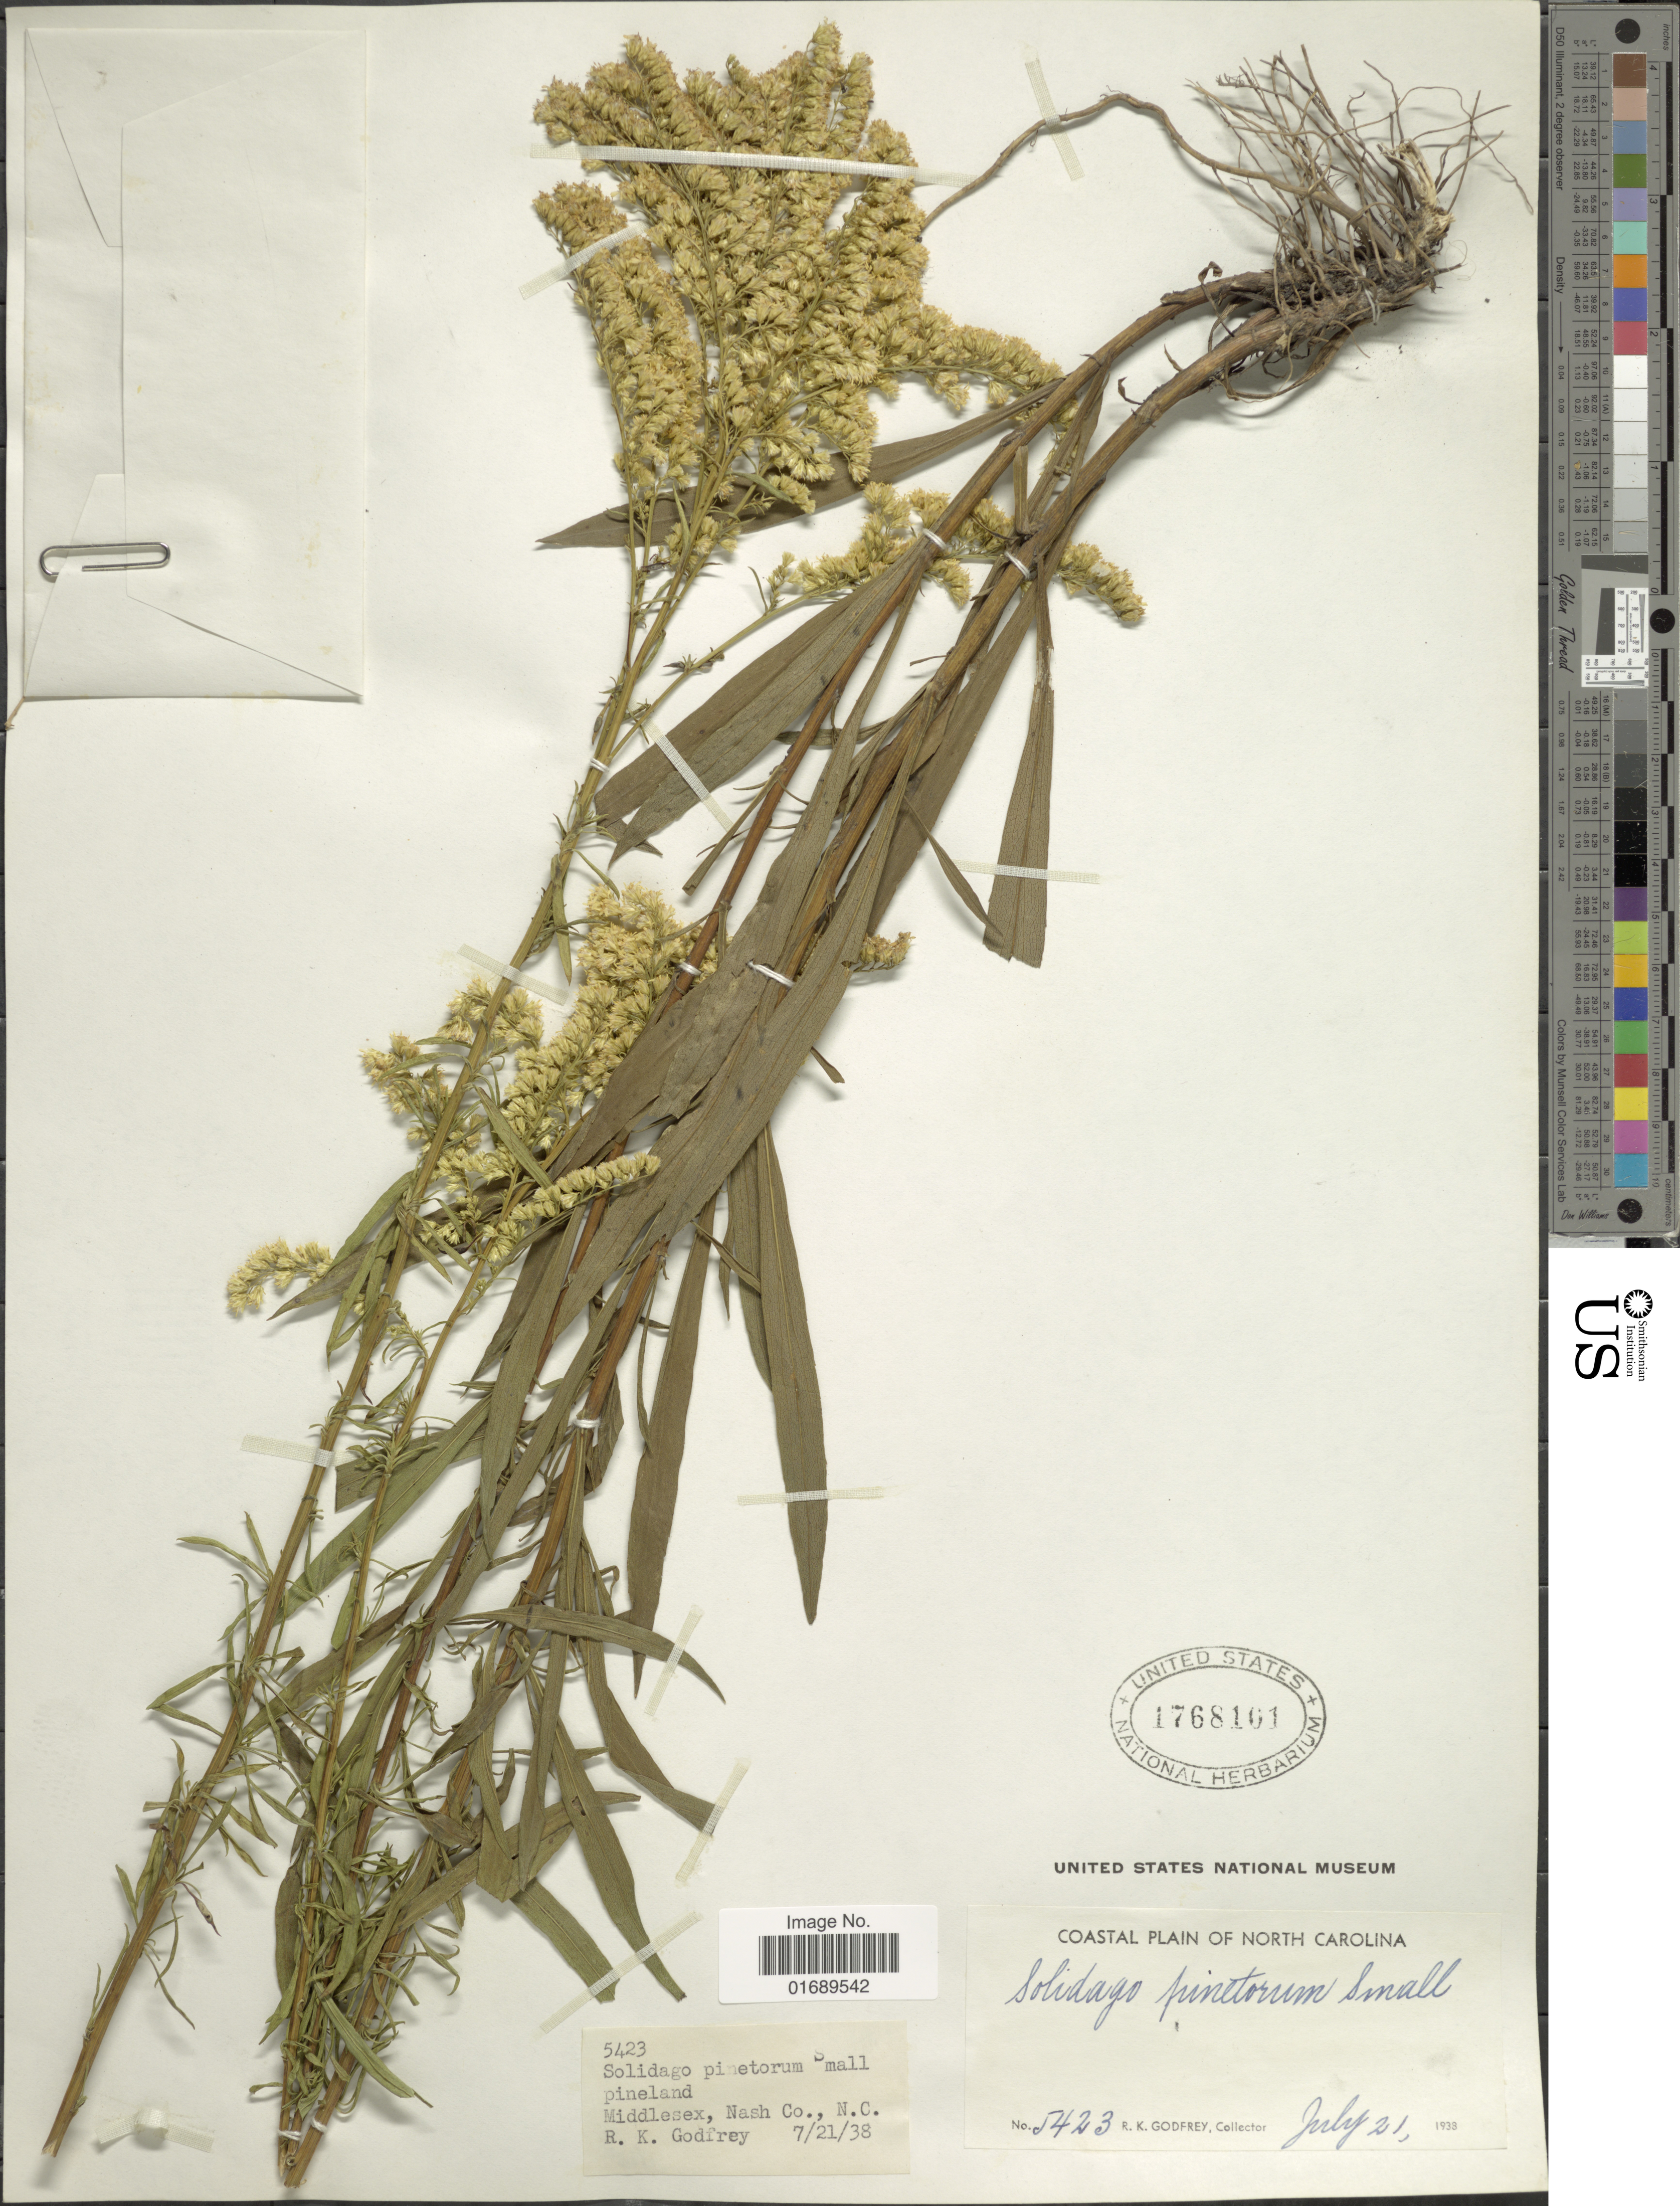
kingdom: Plantae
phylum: Tracheophyta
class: Magnoliopsida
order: Asterales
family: Asteraceae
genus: Solidago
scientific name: Solidago pinetorum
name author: Aiton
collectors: R. K. Godfrey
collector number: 5423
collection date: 1938-07-21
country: United States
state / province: North Carolina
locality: Coastal Plain of North Carolina, Middlesex, Nash Co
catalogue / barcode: US 1768101